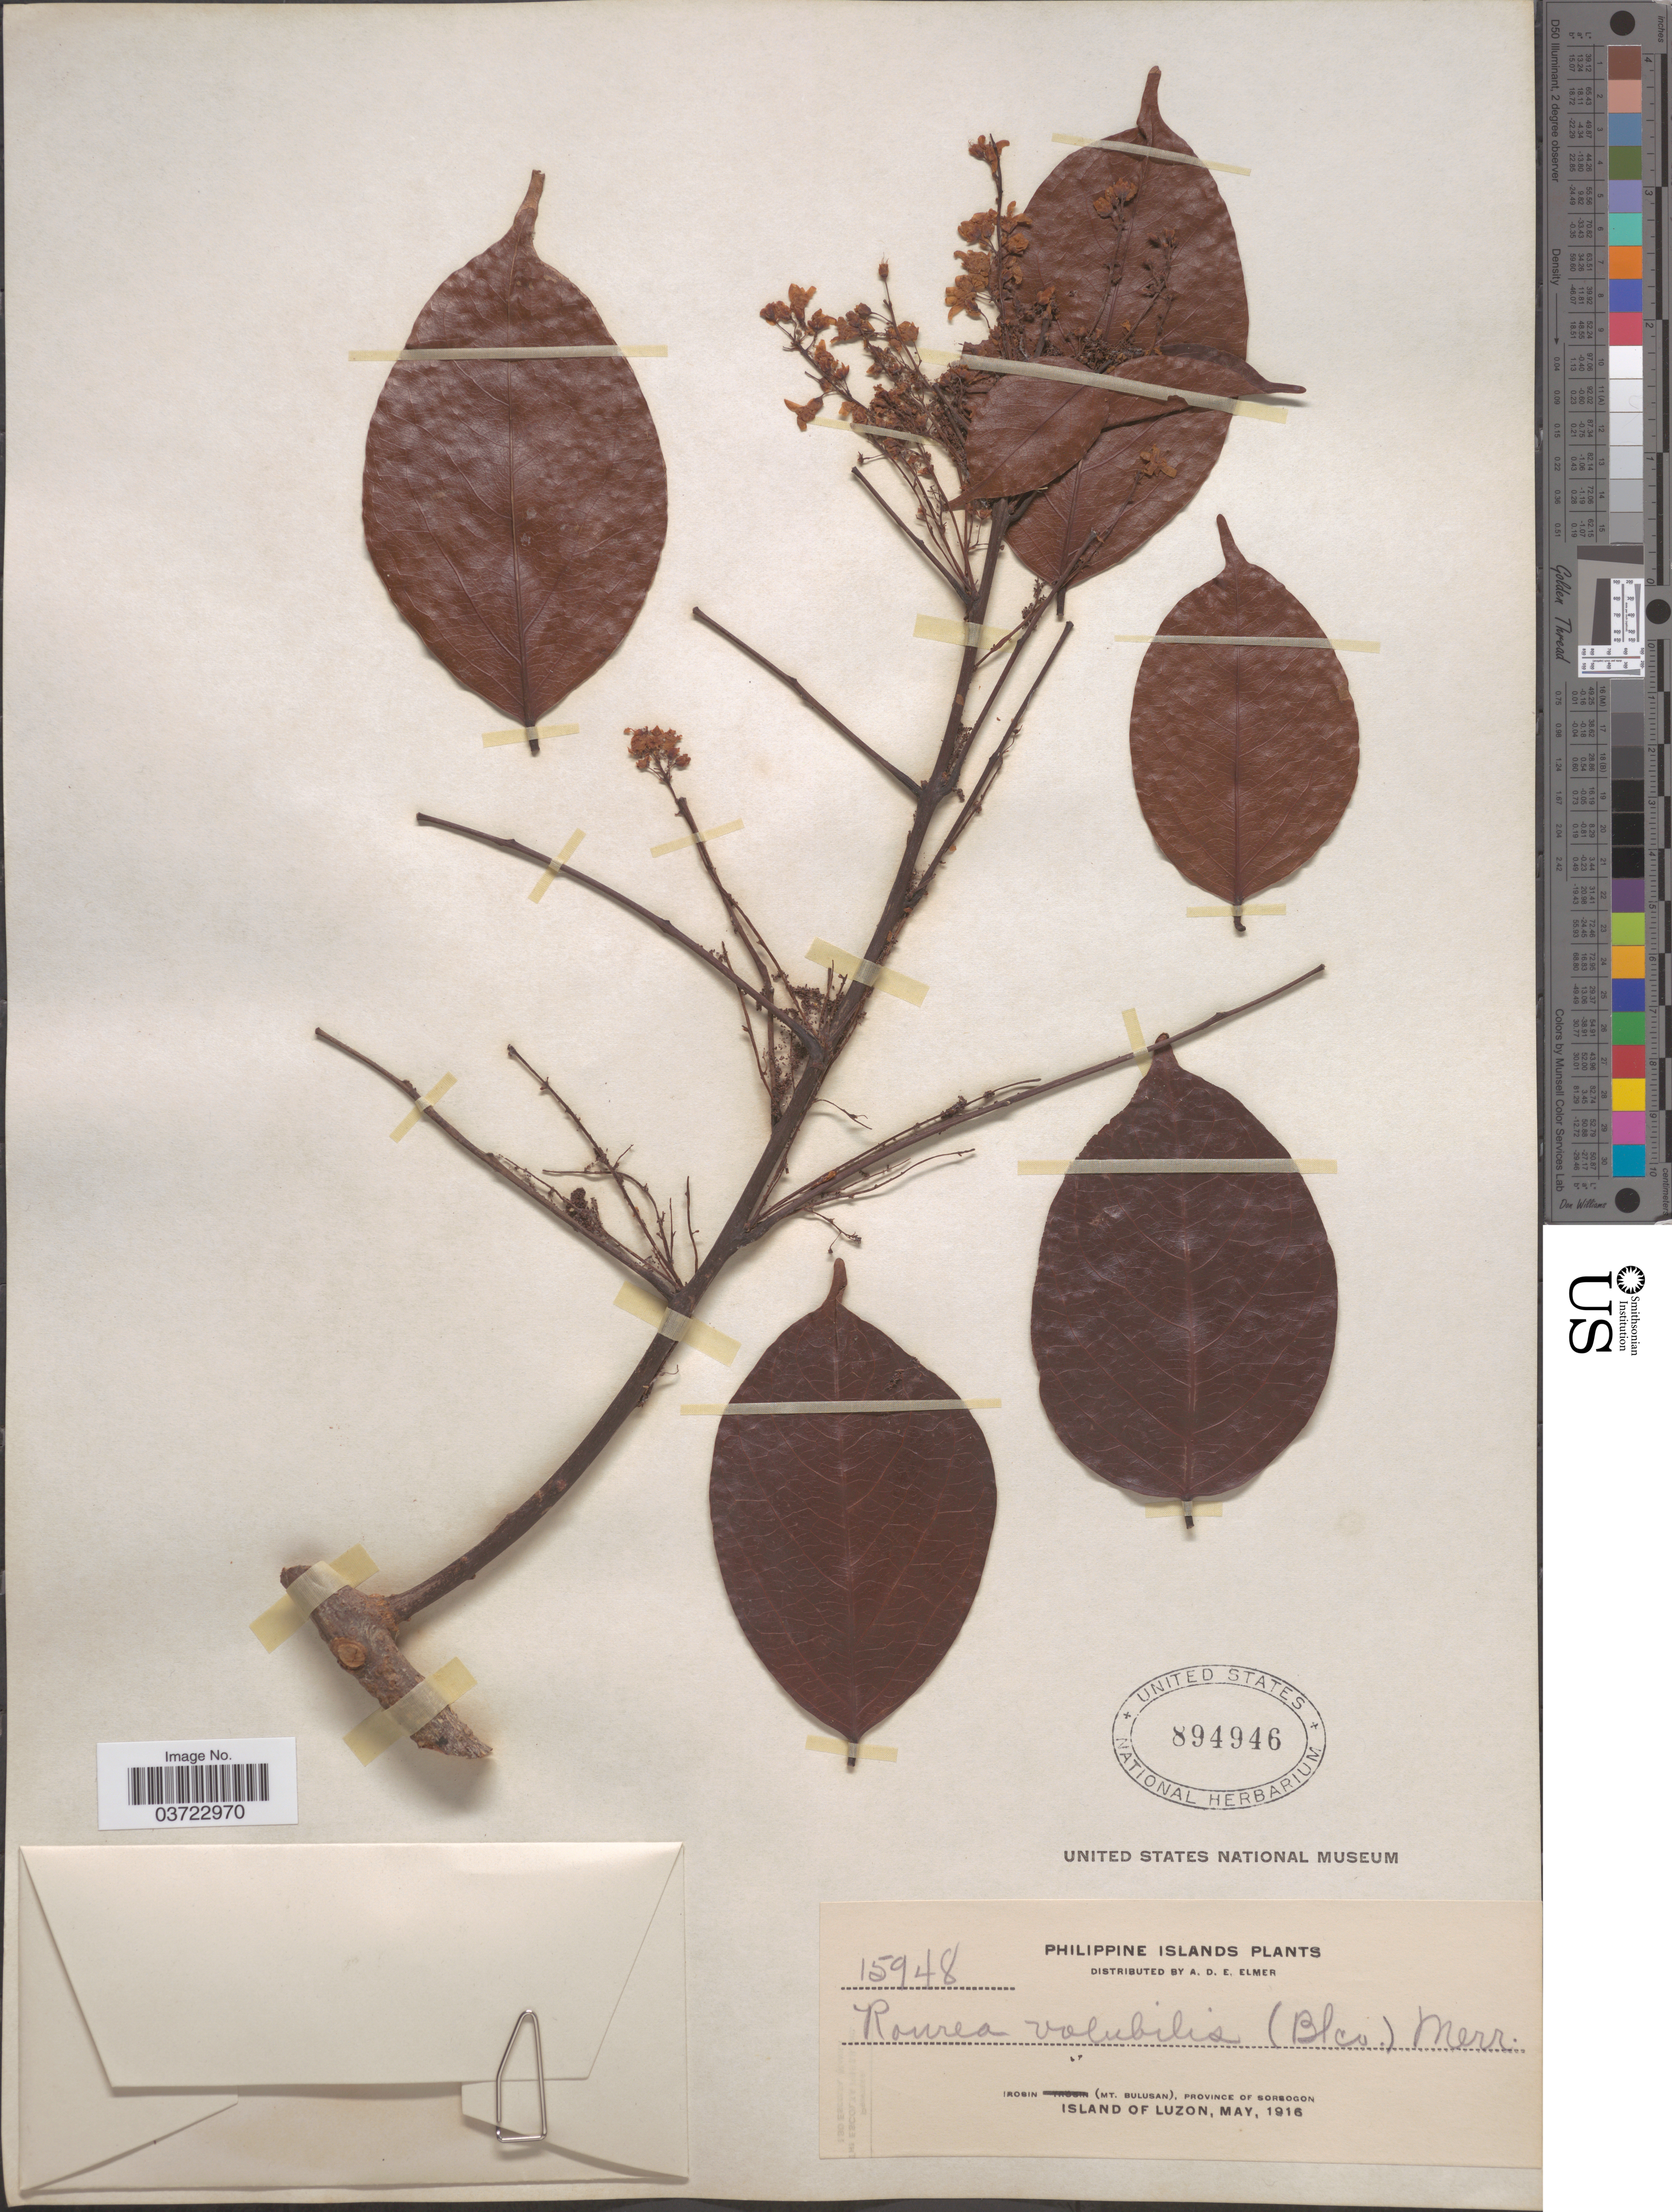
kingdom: Plantae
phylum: Tracheophyta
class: Magnoliopsida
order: Oxalidales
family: Connaraceae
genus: Rourea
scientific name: Rourea volubilis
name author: Merr.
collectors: A. D. E. Elmer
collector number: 15948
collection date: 1916-05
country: Philippines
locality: Philippine Islands. Irosin (Mt. Bulusan), Province of Sorsogon. Island of Luzon.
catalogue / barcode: US 894946